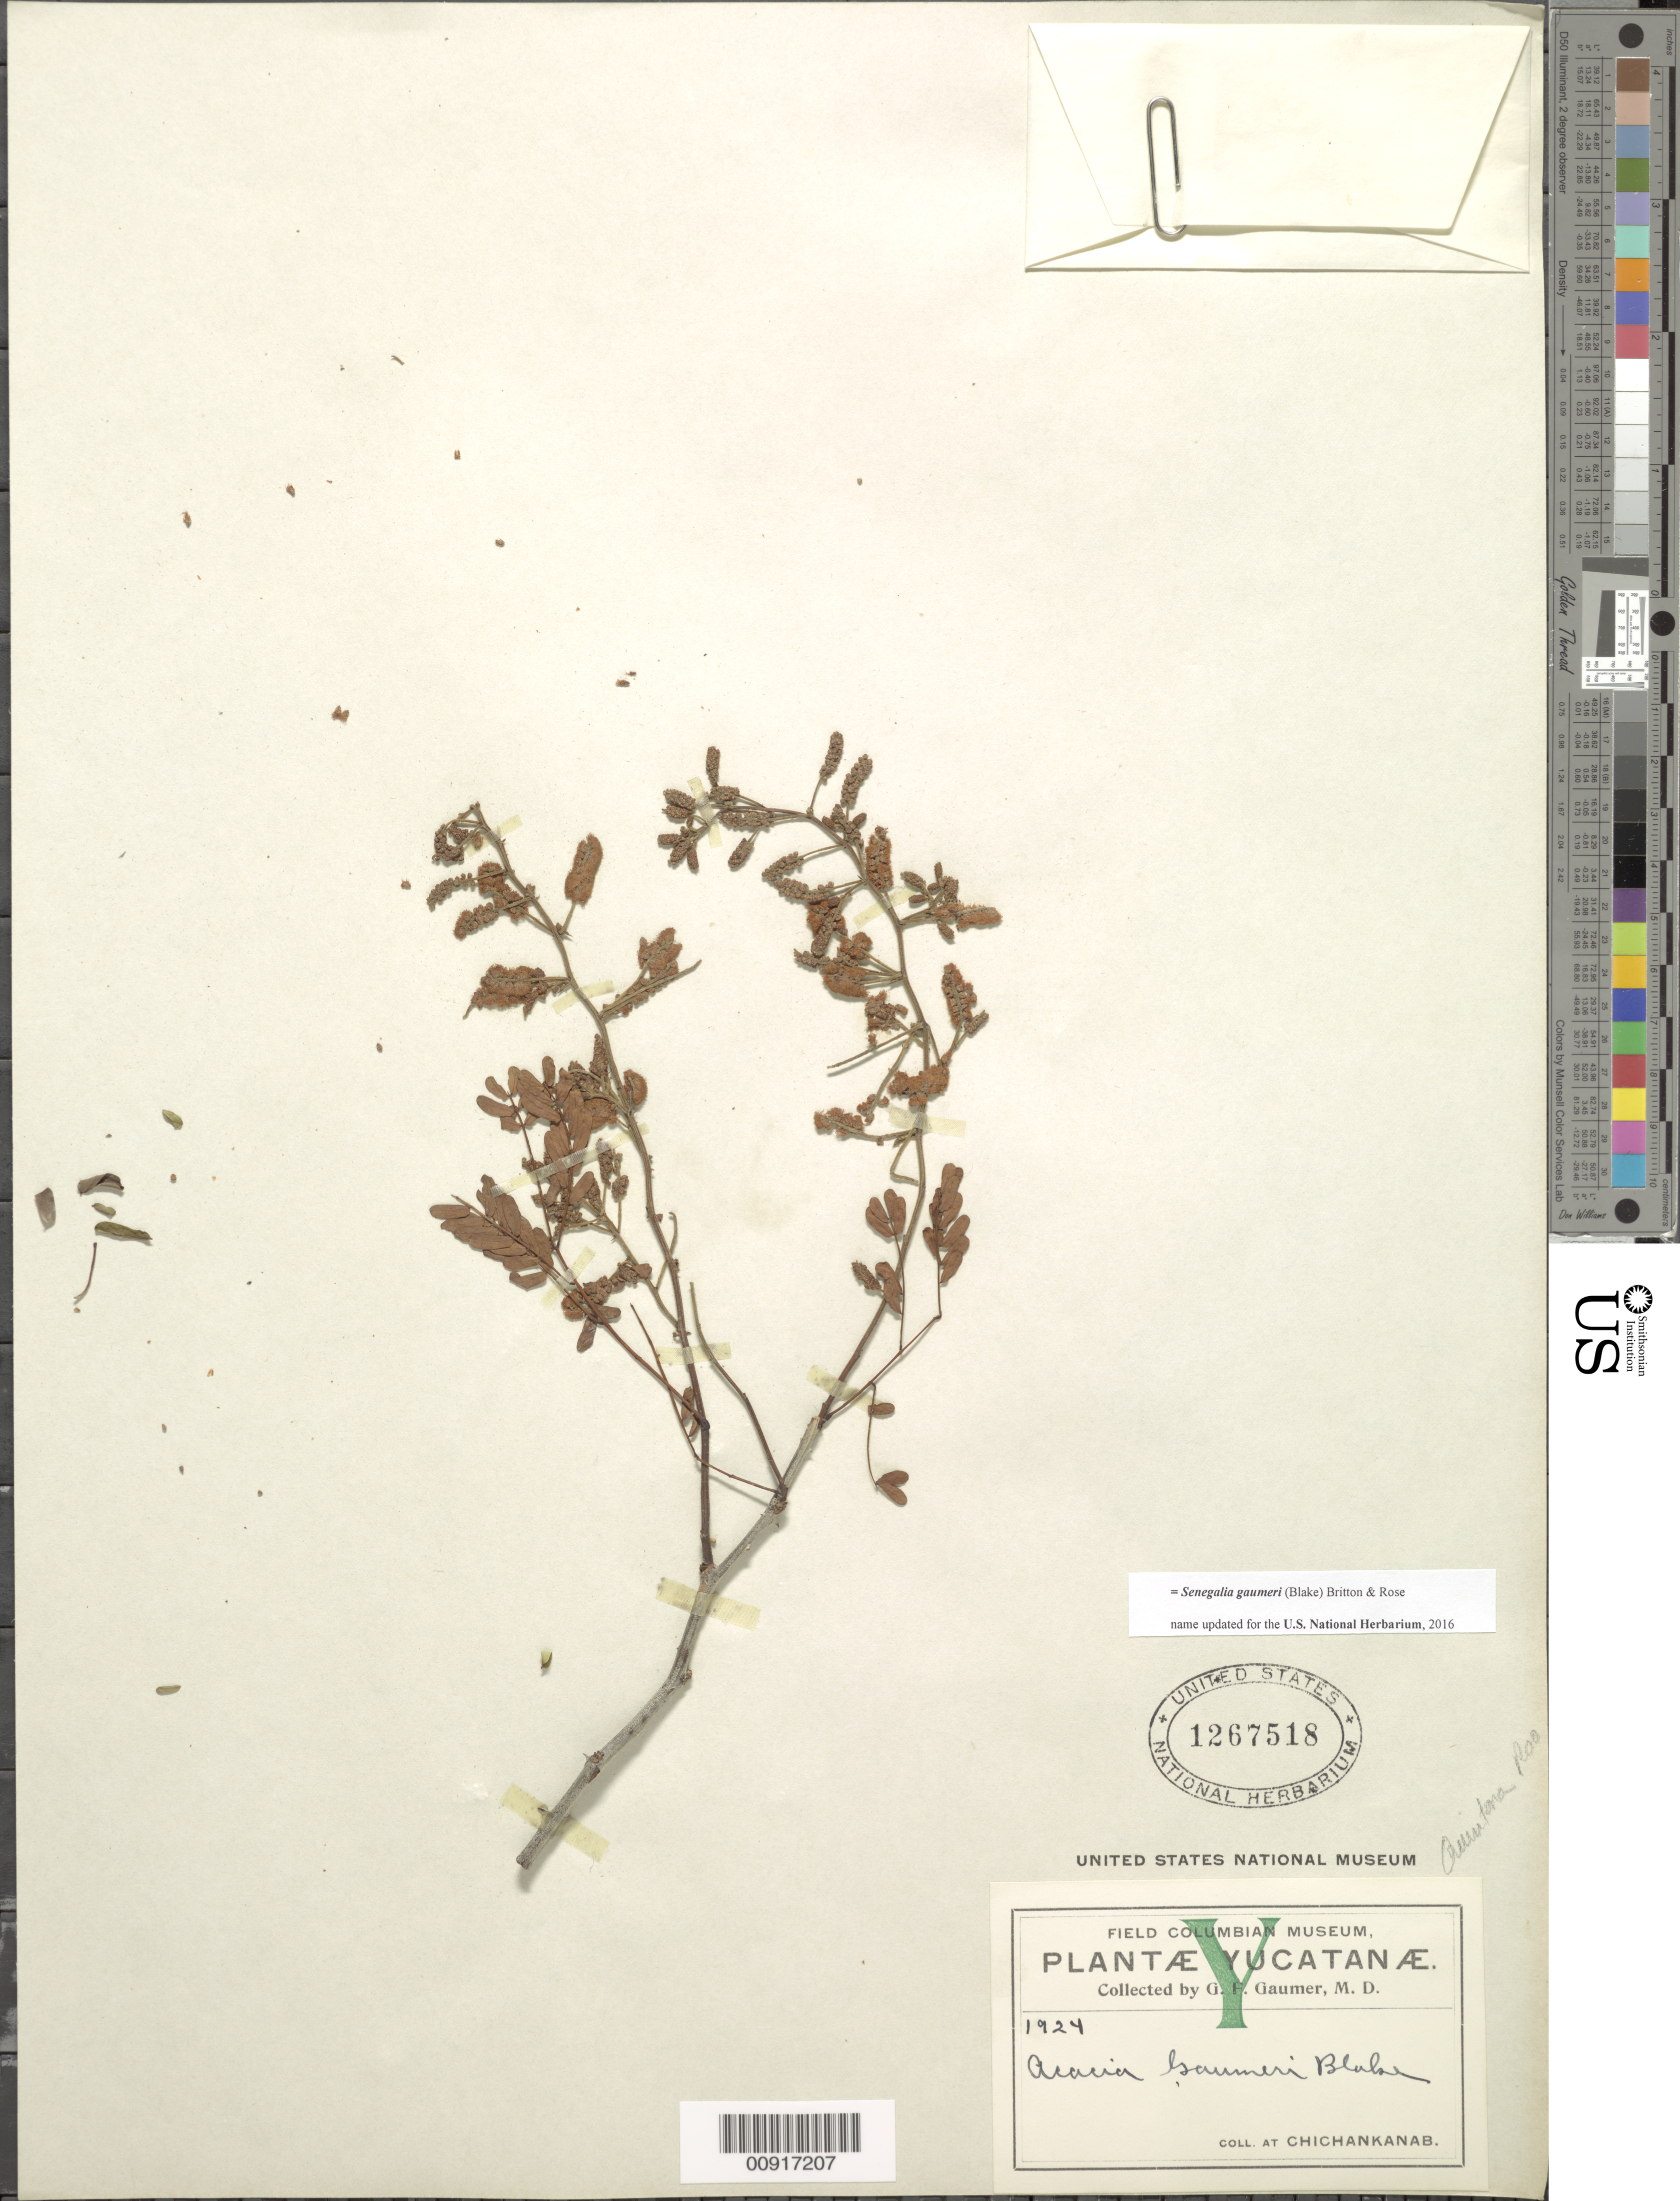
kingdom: Plantae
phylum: Tracheophyta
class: Magnoliopsida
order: Fabales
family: Fabaceae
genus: Senegalia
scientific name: Senegalia gaumeri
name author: (S.F. Blake) Britton & Rose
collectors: G. F. Gaumer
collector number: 1924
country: Mexico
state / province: Quintana Roo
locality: Chichankanab.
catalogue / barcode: US 1267518